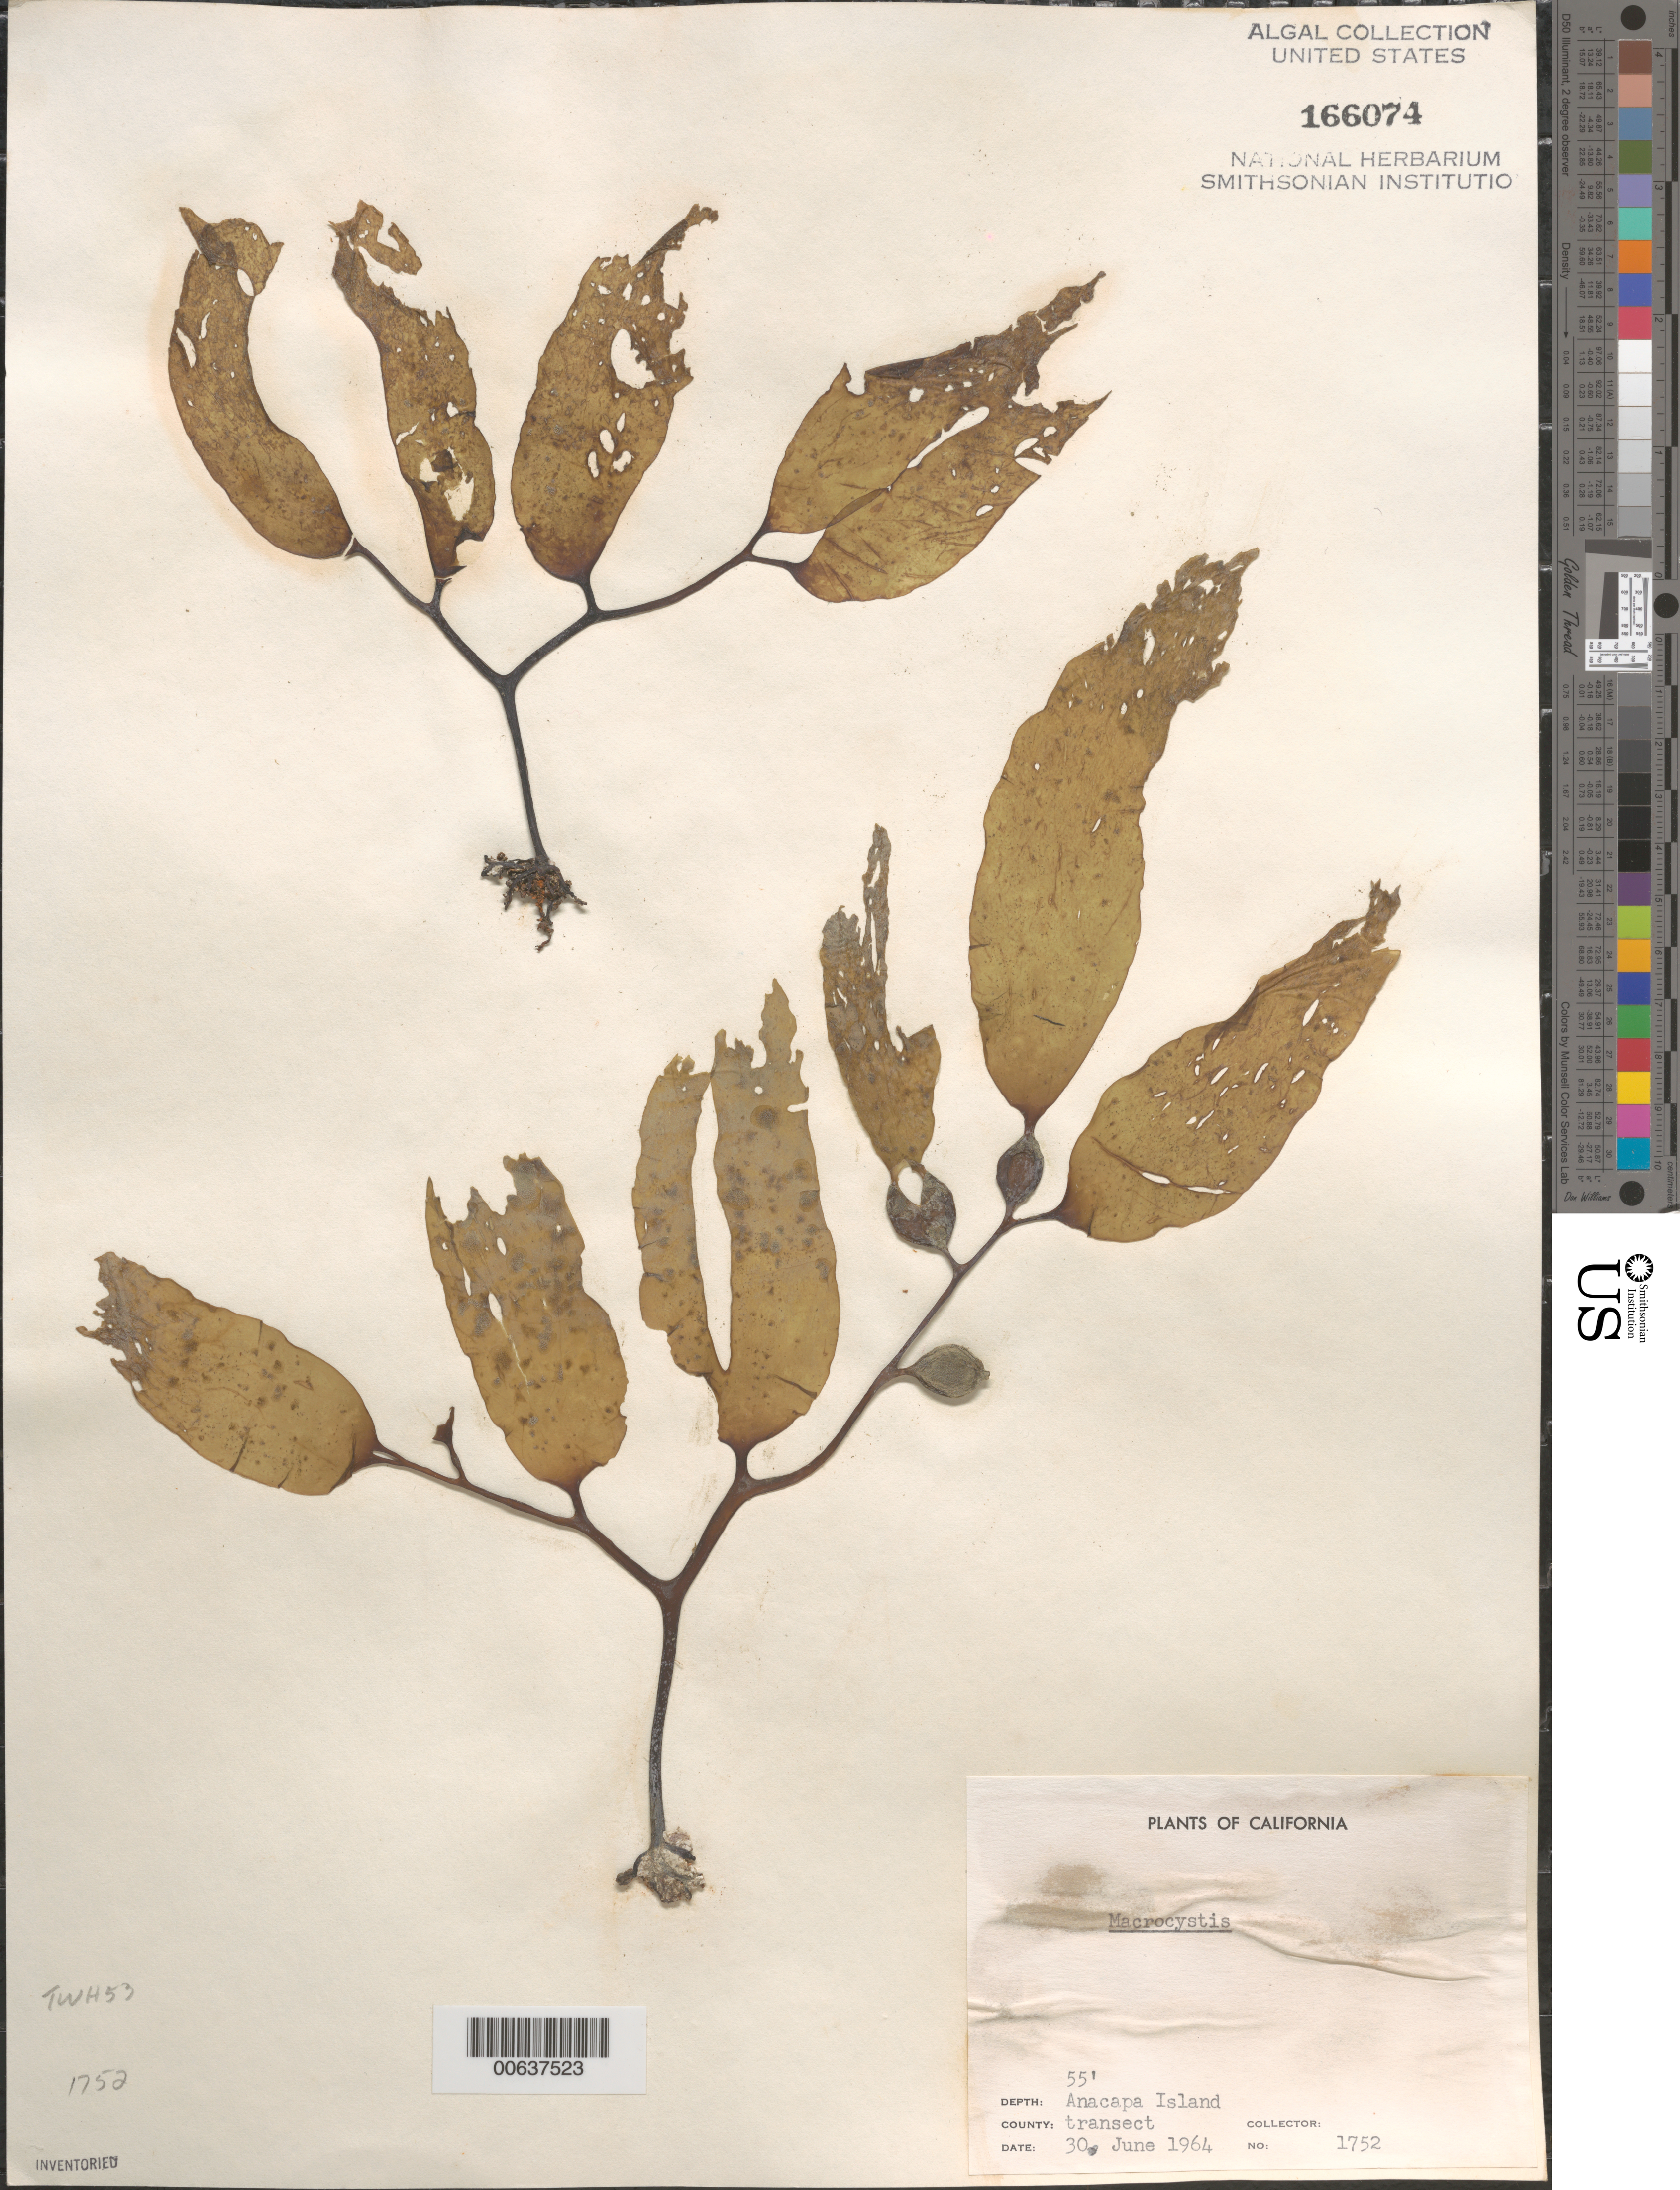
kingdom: Chromista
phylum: Ochrophyta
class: Phaeophyceae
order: Laminariales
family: Laminariaceae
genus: Macrocystis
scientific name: Macrocystis sp.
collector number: Neushul 1752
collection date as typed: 30 Jun 1964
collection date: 1964-06-30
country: United States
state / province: California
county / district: Ventura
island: Anacapa Island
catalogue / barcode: US 166074